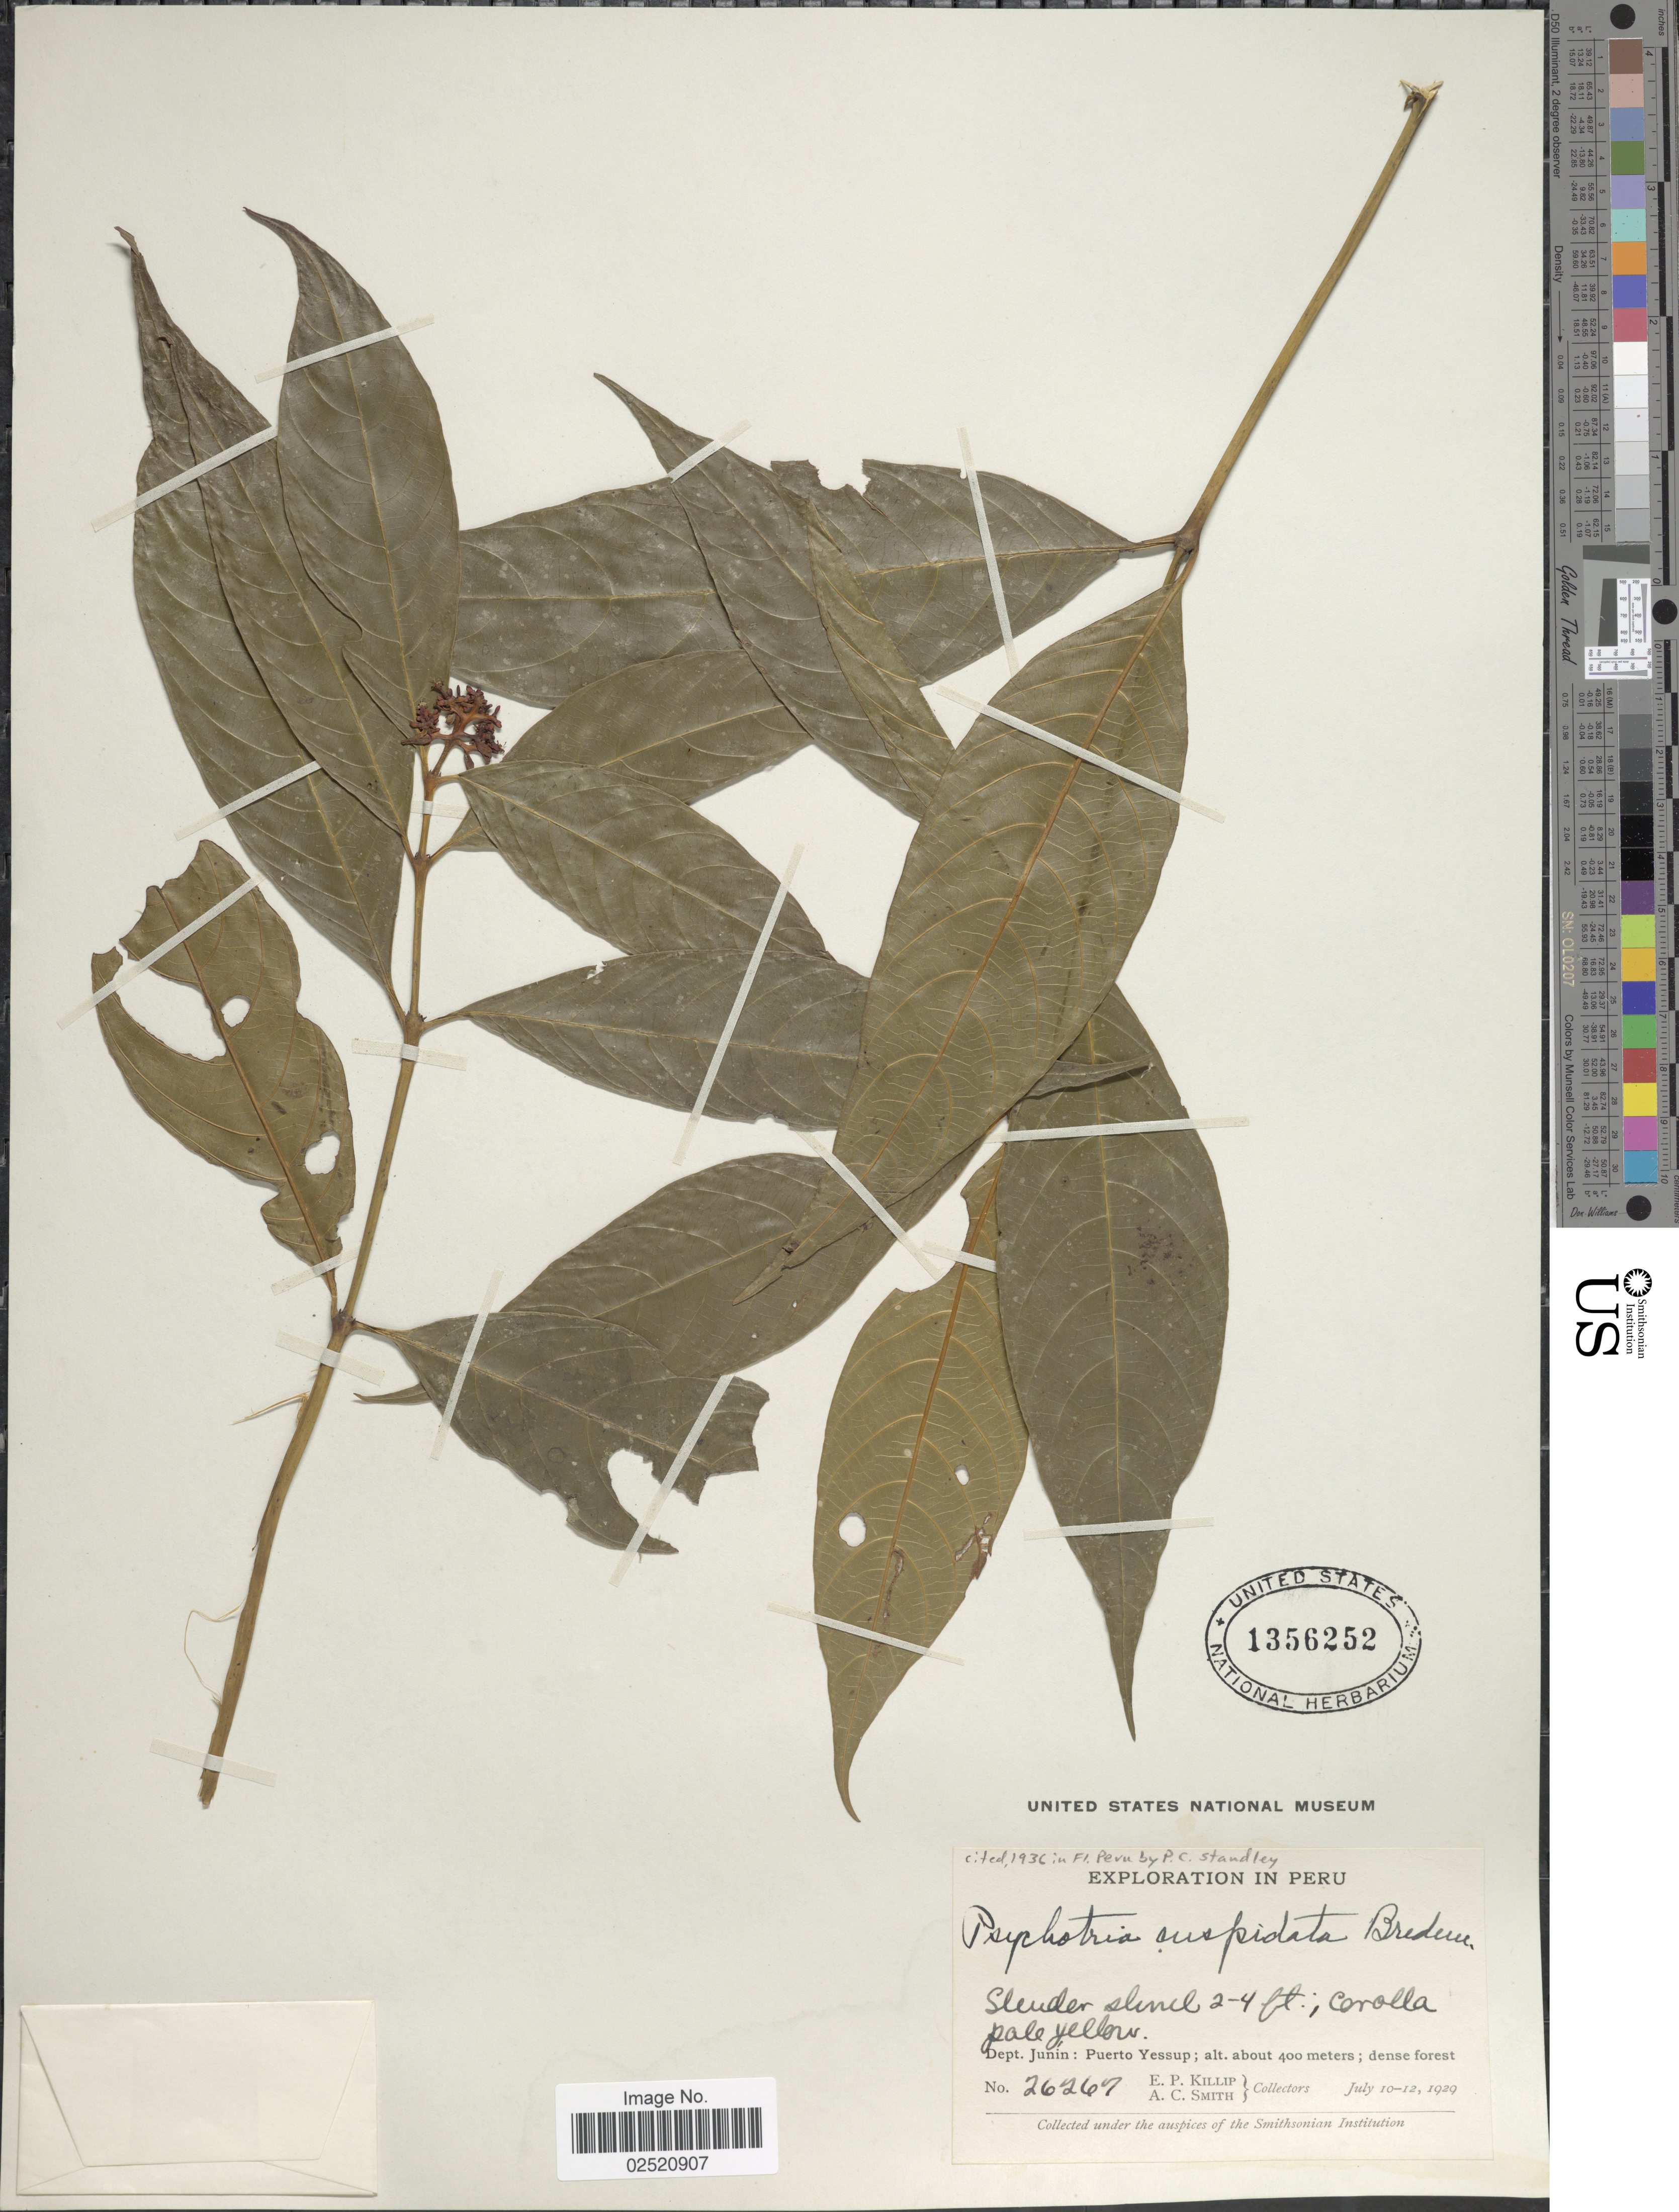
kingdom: Plantae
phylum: Tracheophyta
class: Magnoliopsida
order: Gentianales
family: Rubiaceae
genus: Psychotria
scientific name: Psychotria acuminata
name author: Benth.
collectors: E. P. Killip & A. C. Smith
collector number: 26267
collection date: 1929-07-10/1929-07-12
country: Peru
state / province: Junín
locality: Puerto Yessup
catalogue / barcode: US 1356252